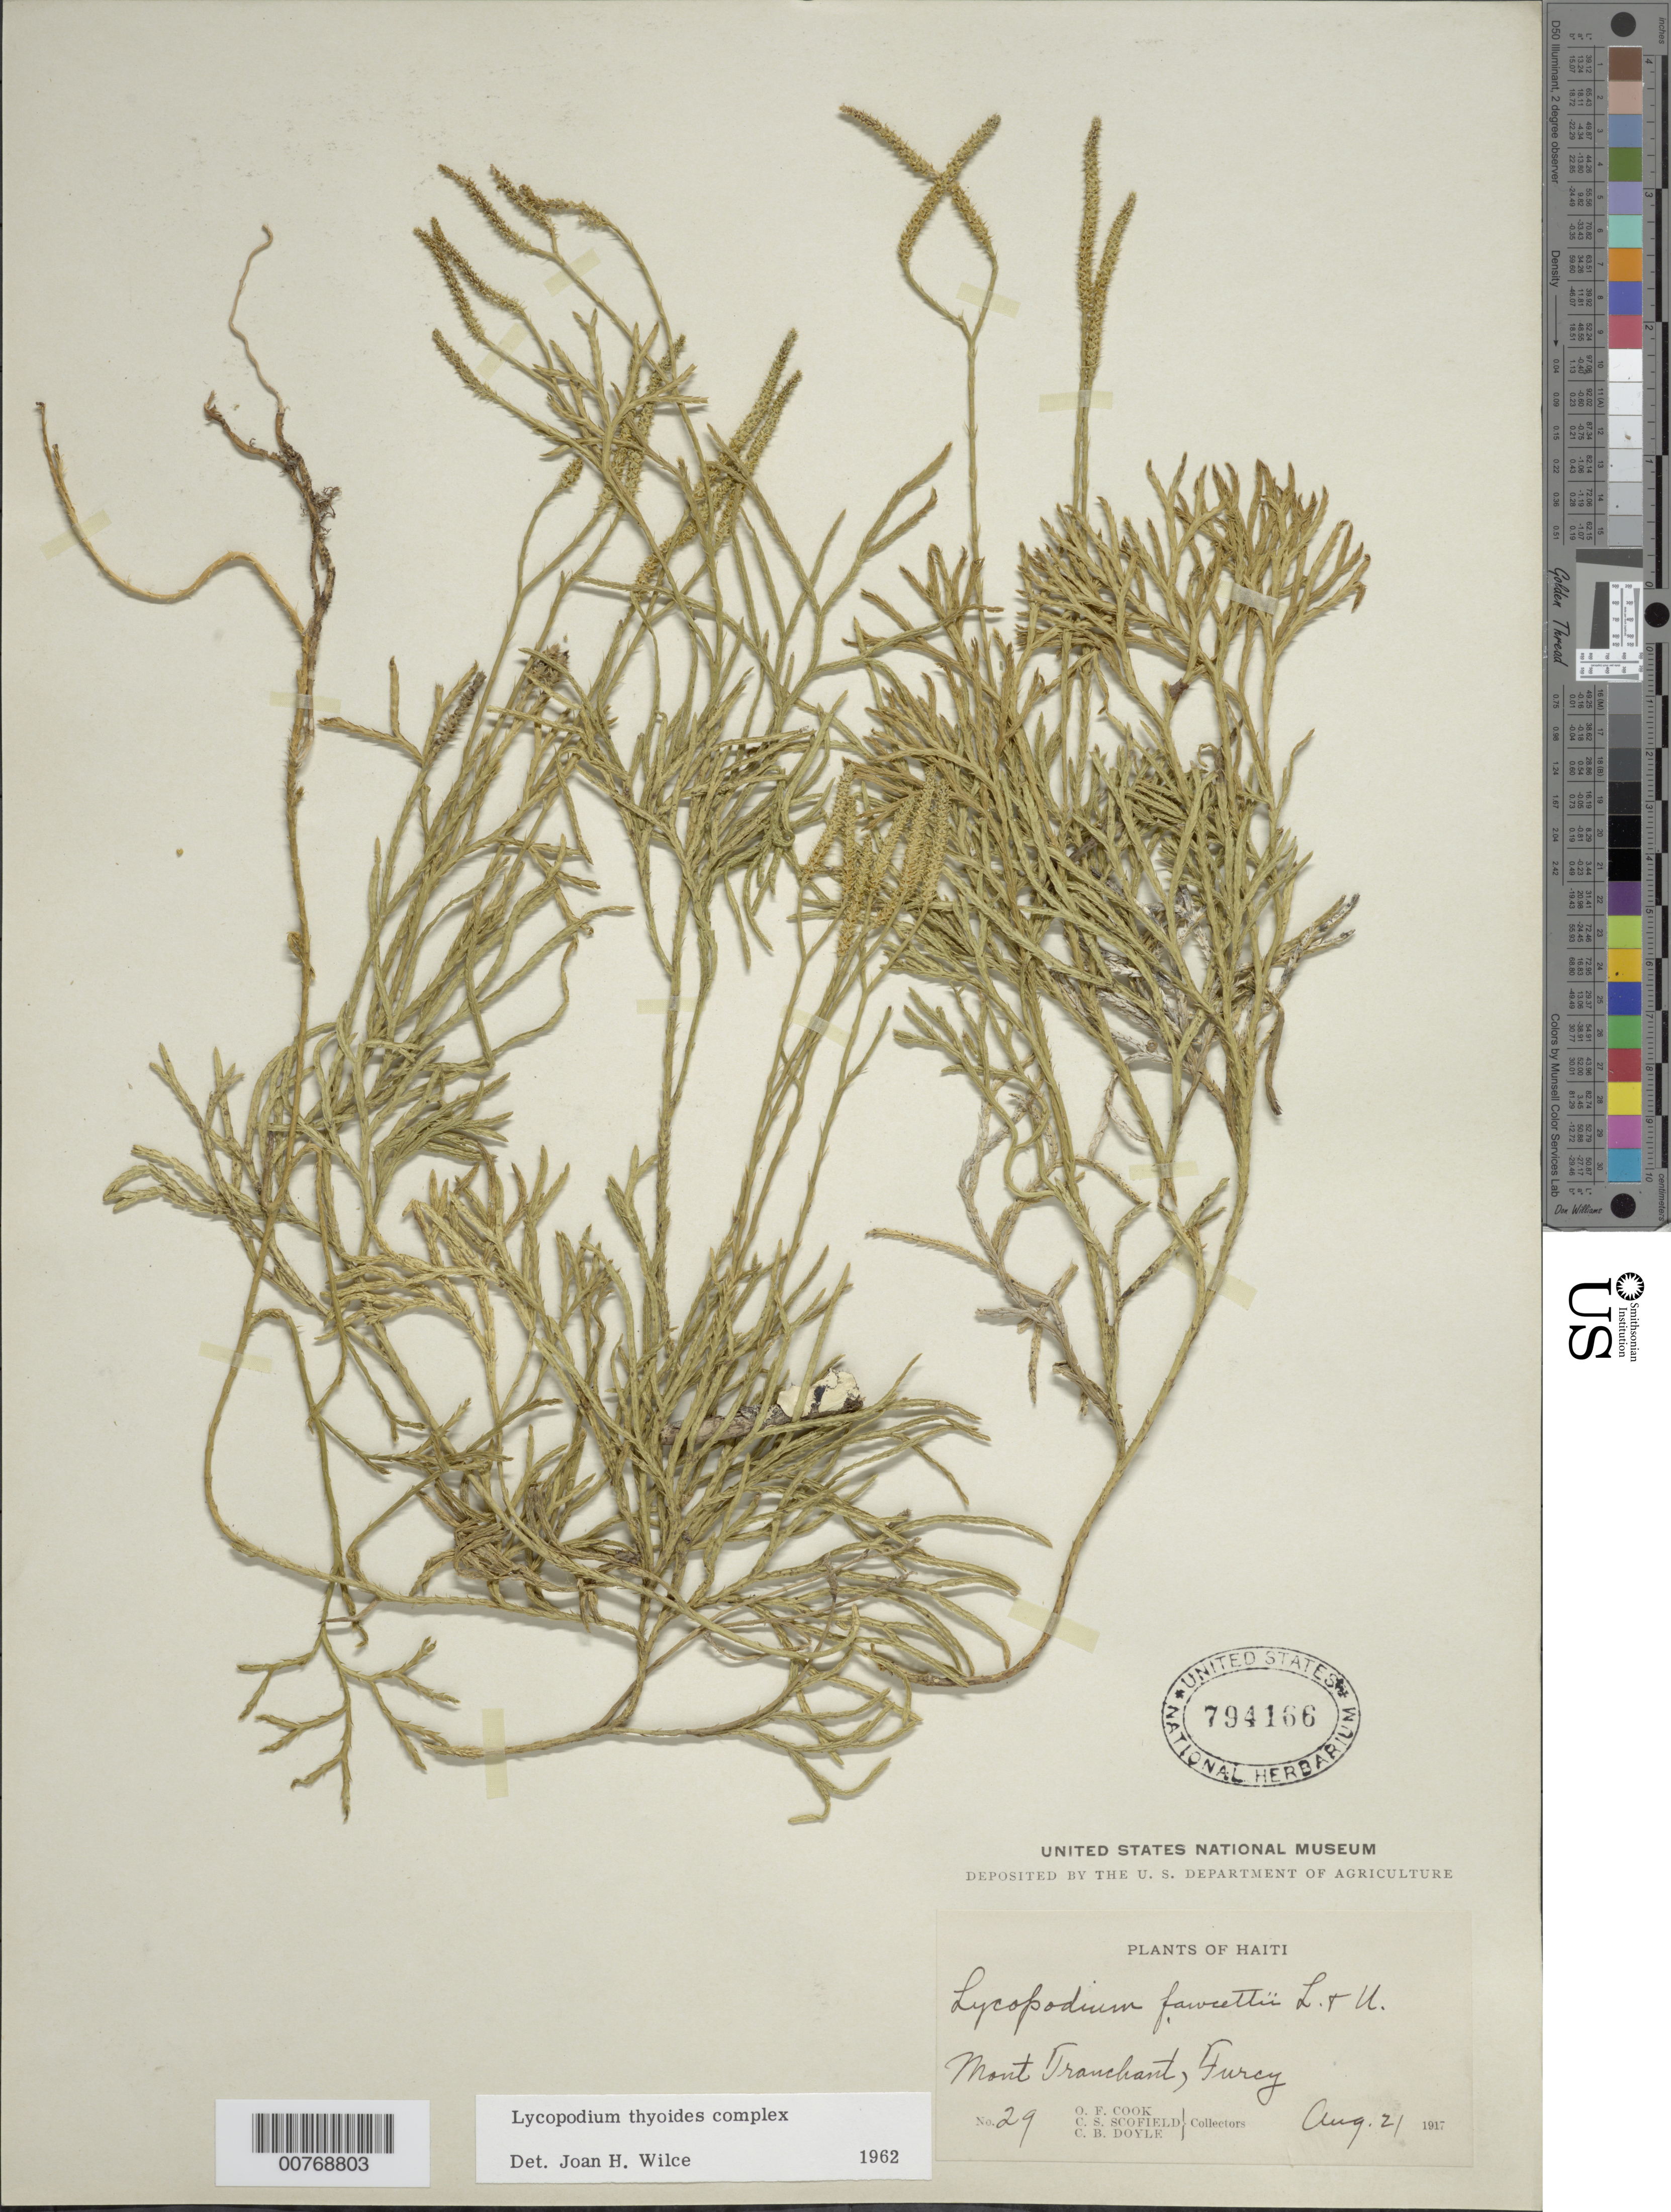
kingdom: Plantae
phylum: Tracheophyta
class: Lycopodiopsida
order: Lycopodiales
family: Lycopodiaceae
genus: Diphasiastrum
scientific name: Diphasiastrum thyoides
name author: (Humb. & Bonpl. ex Willd.) Holub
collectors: O. F. Cook, C. Scofield & C. Doyle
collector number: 29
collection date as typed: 21 Aug 1917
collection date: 1917-08-21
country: Haiti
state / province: Óuest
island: Hispaniola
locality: Mont Tranchant, Furcy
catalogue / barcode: US 794166